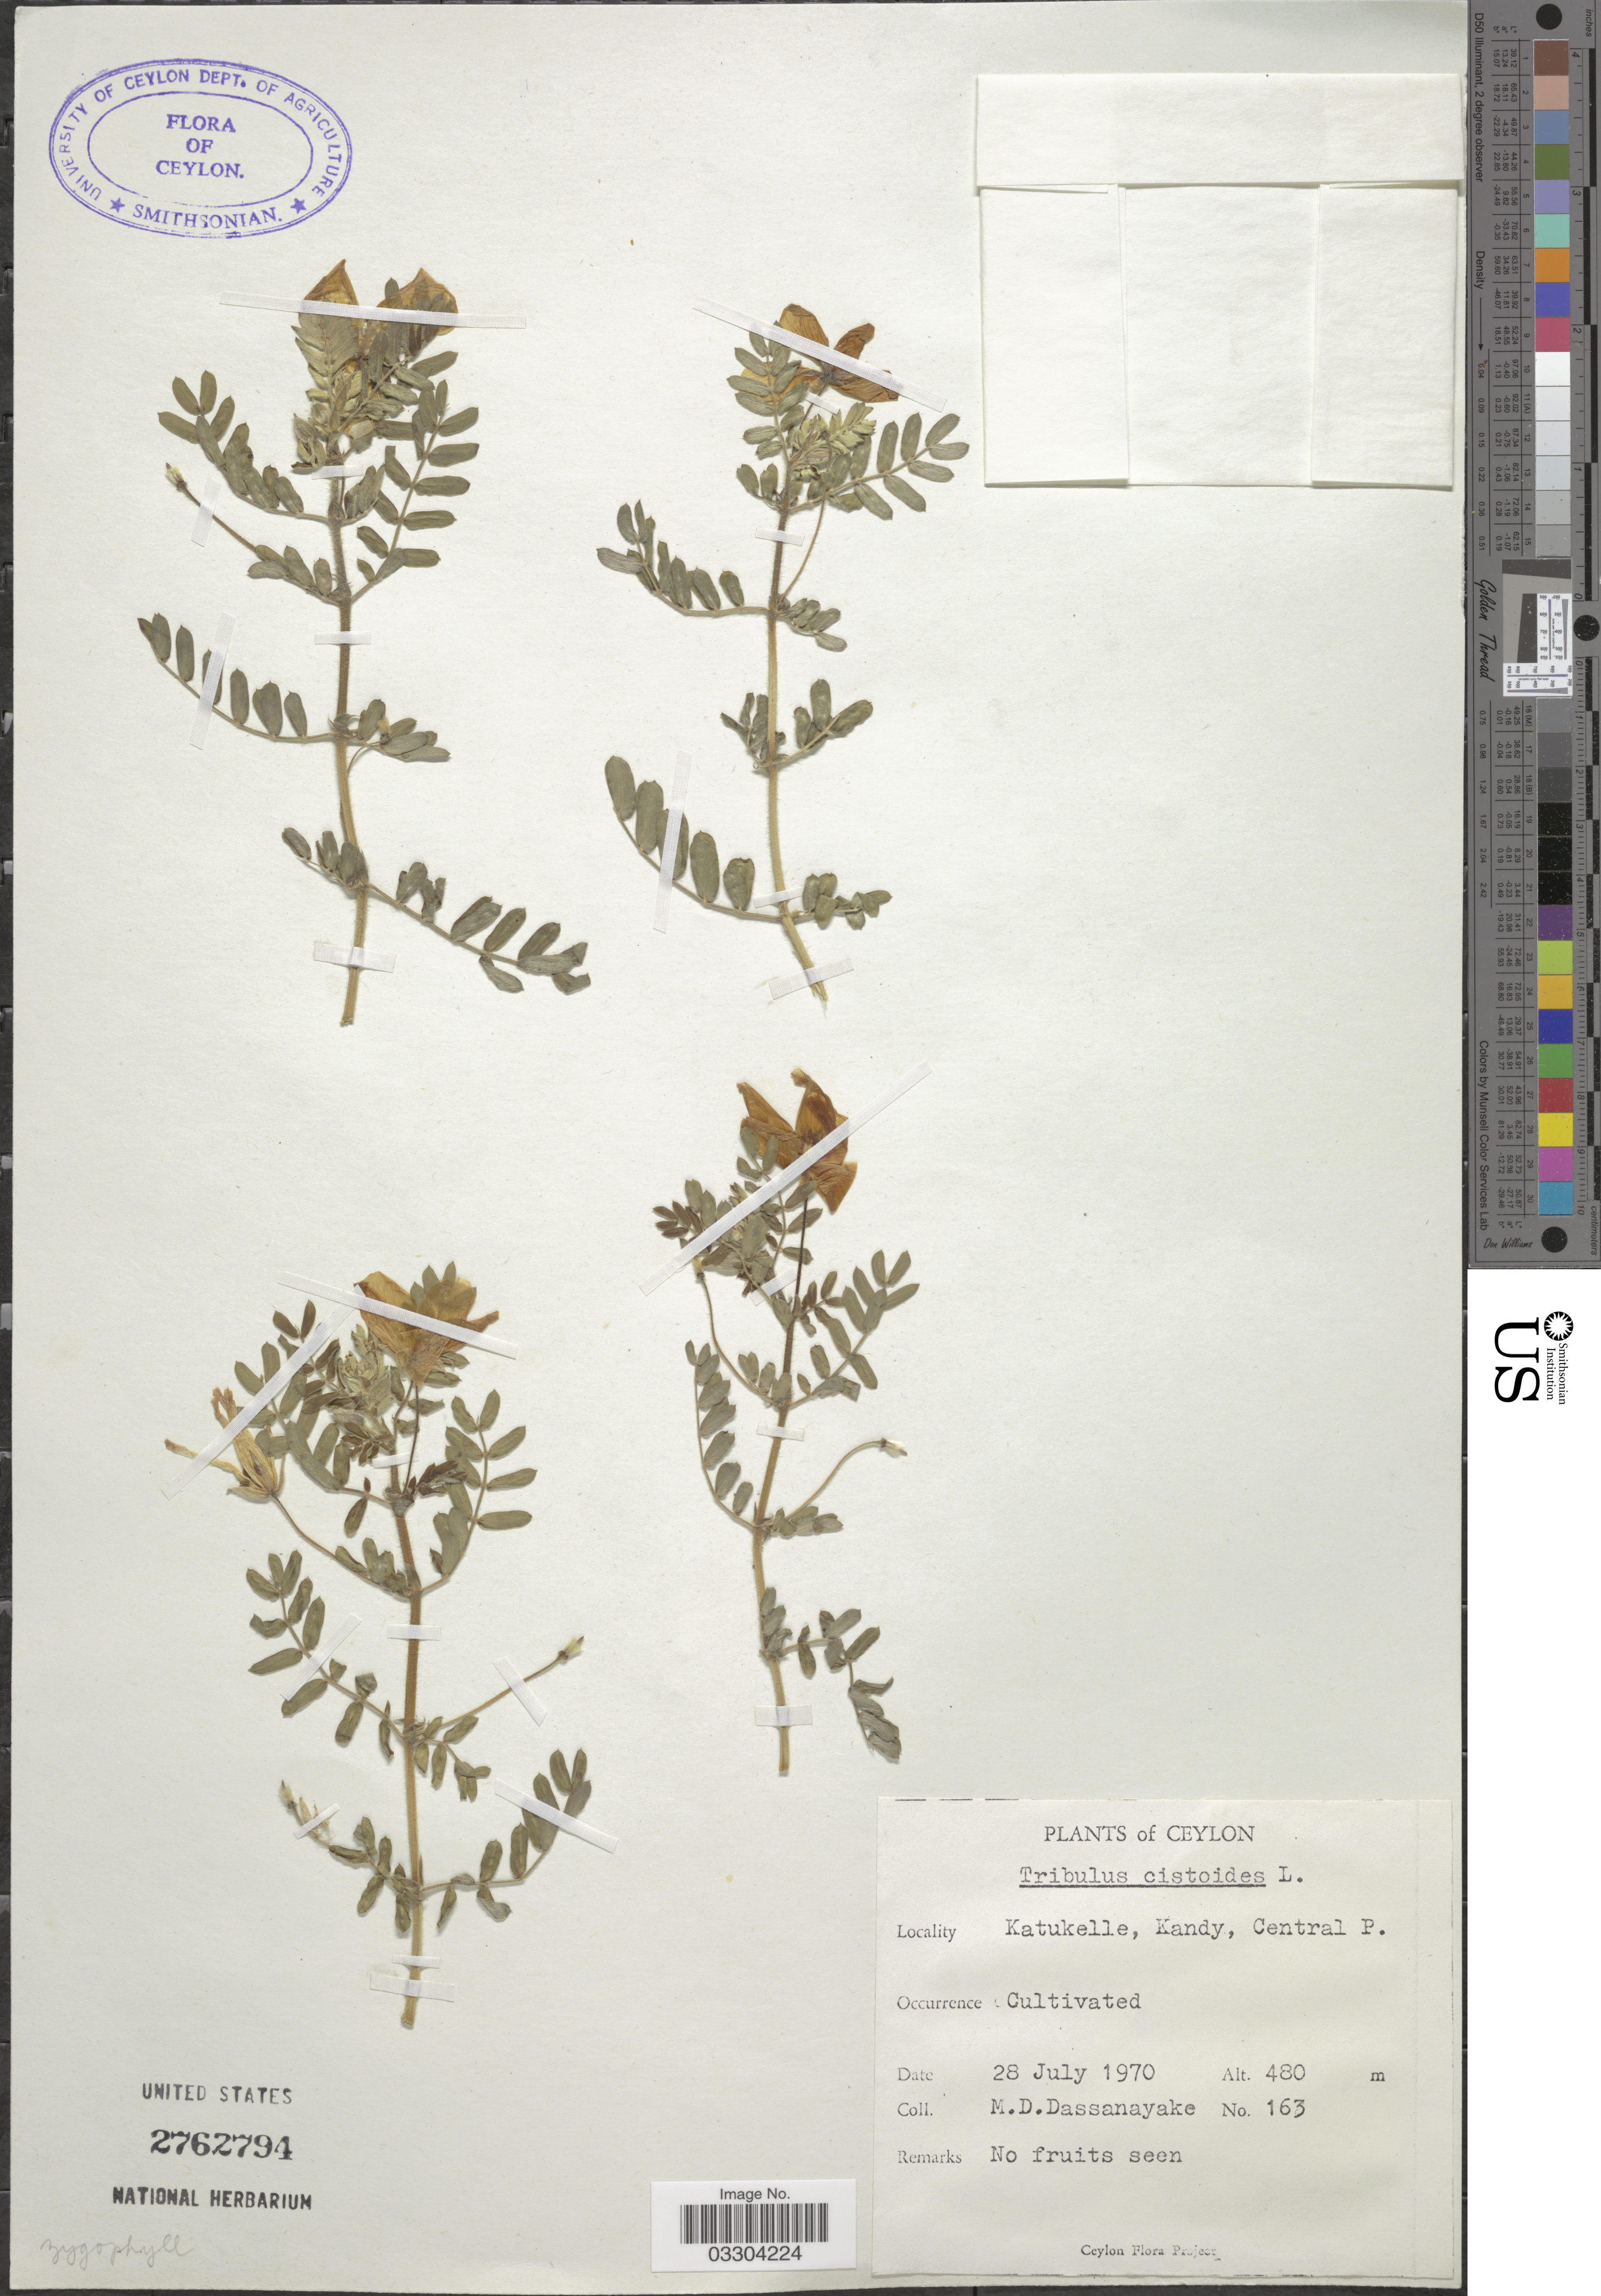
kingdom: Plantae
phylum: Tracheophyta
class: Magnoliopsida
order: Zygophyllales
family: Zygophyllaceae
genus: Tribulus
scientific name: Tribulus cistoides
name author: L.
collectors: M. D. Dassanayake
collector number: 163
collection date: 1970-07-28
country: Sri Lanka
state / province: Central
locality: Ceylon, Katukelle, Kandy, Central P.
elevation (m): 480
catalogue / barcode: US 2762794